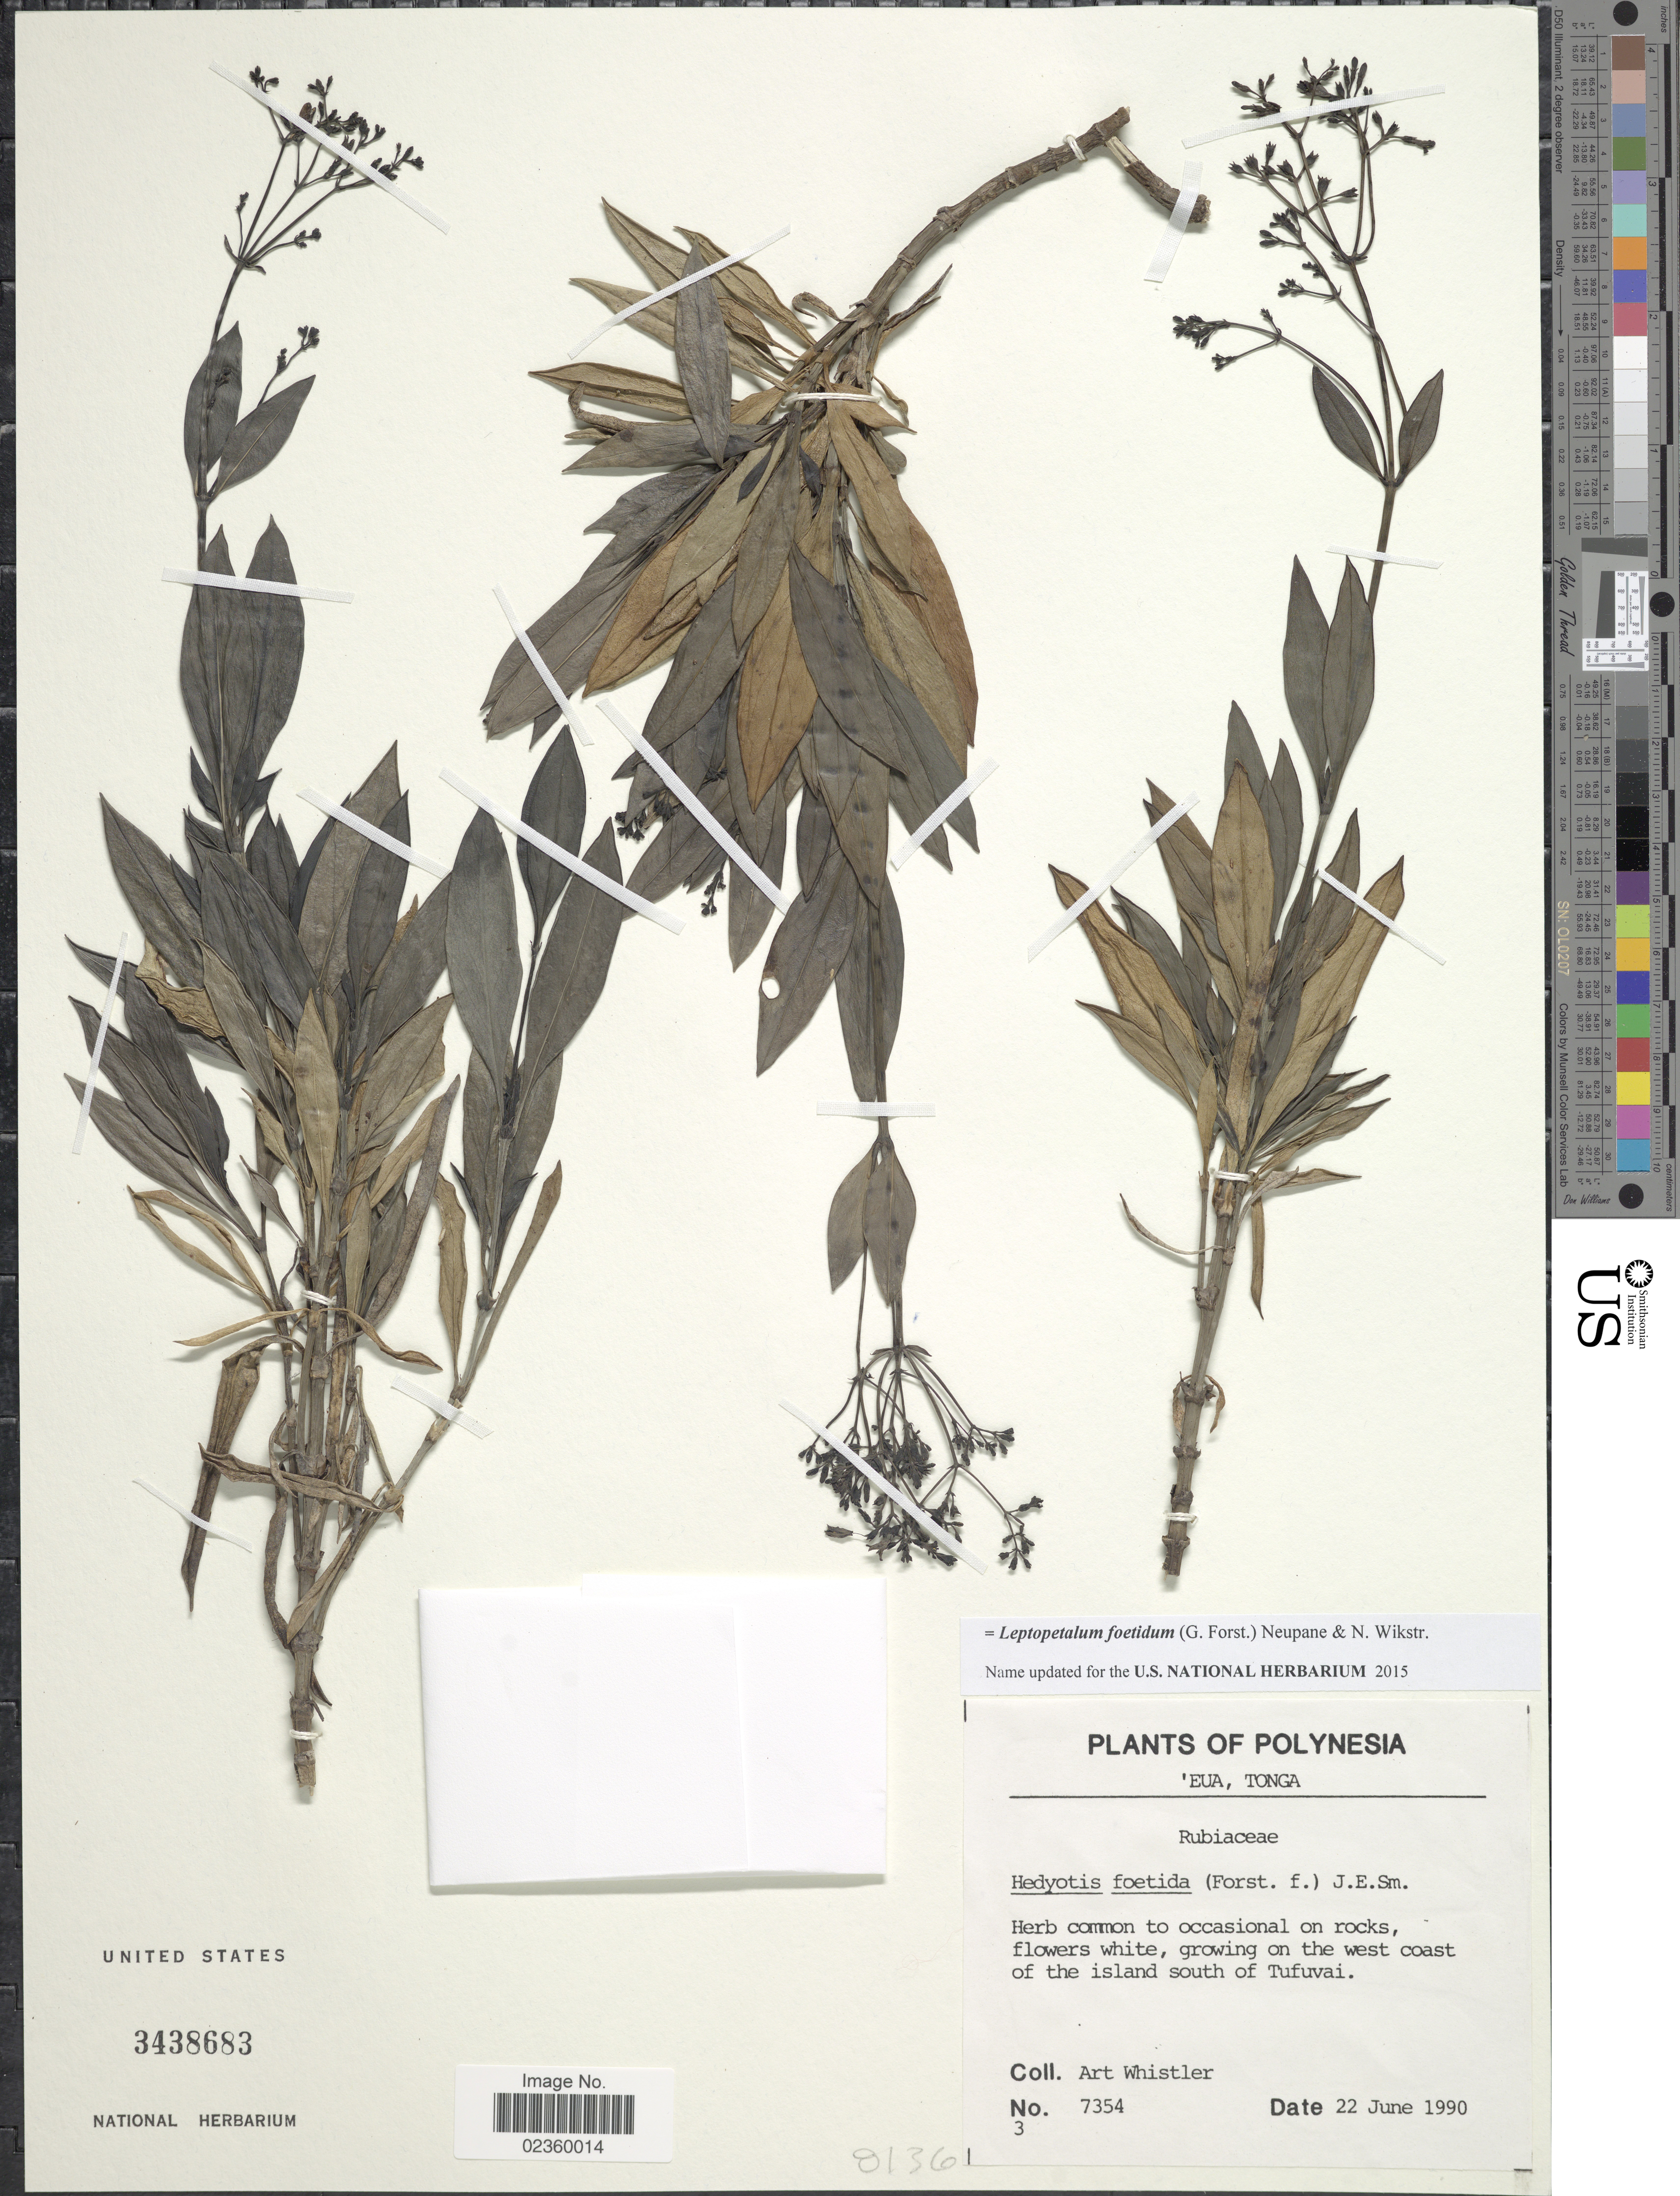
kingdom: Plantae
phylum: Tracheophyta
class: Magnoliopsida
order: Gentianales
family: Rubiaceae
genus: Leptopetalum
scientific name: Leptopetalum foetidum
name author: (G. Forst.) Neupane & N. Wikstr.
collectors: A. Whistler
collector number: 7354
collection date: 1990-06-22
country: Tonga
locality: Polynesia. Eua, on the west coast of the island south of Tufuvai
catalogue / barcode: US 3438683